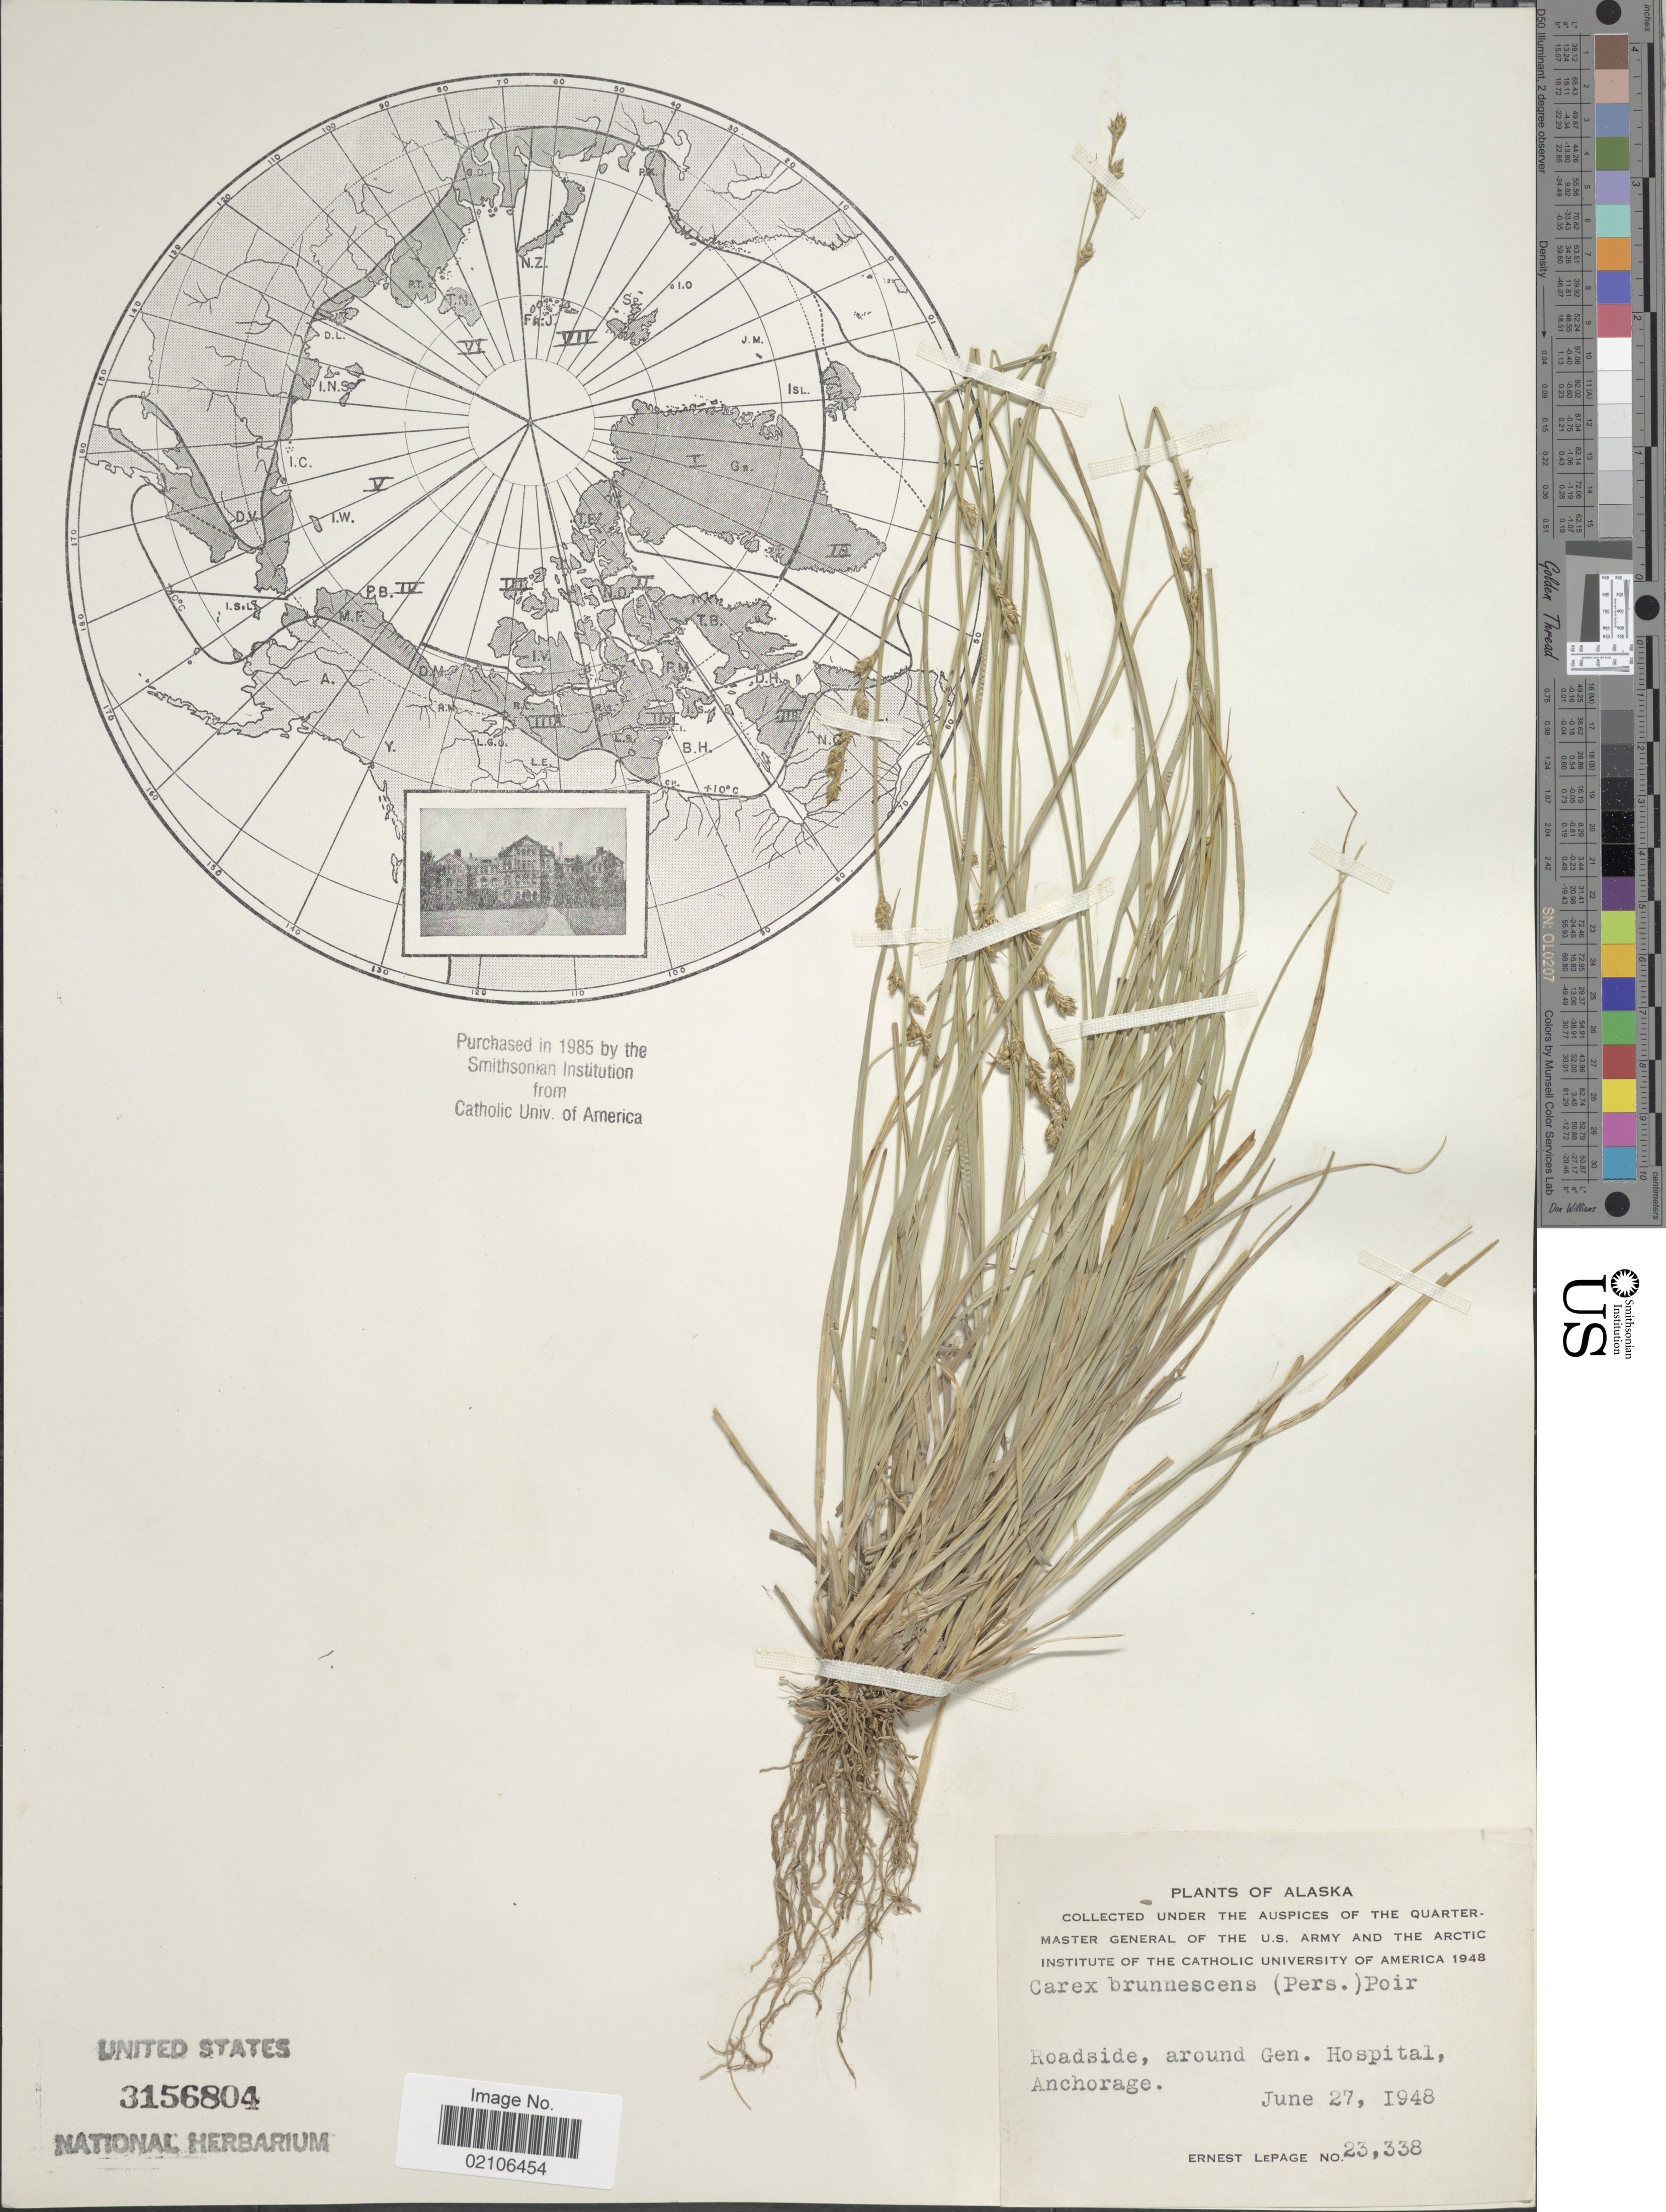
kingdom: Plantae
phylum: Tracheophyta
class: Liliopsida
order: Poales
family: Cyperaceae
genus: Carex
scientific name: Carex brunnescens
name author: (Pers.) Poir.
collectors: E. Lepage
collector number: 23338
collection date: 1948-06-27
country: United States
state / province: Alaska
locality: Roadside, around Gen. Hospital, Anchorage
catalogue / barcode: US 3156804